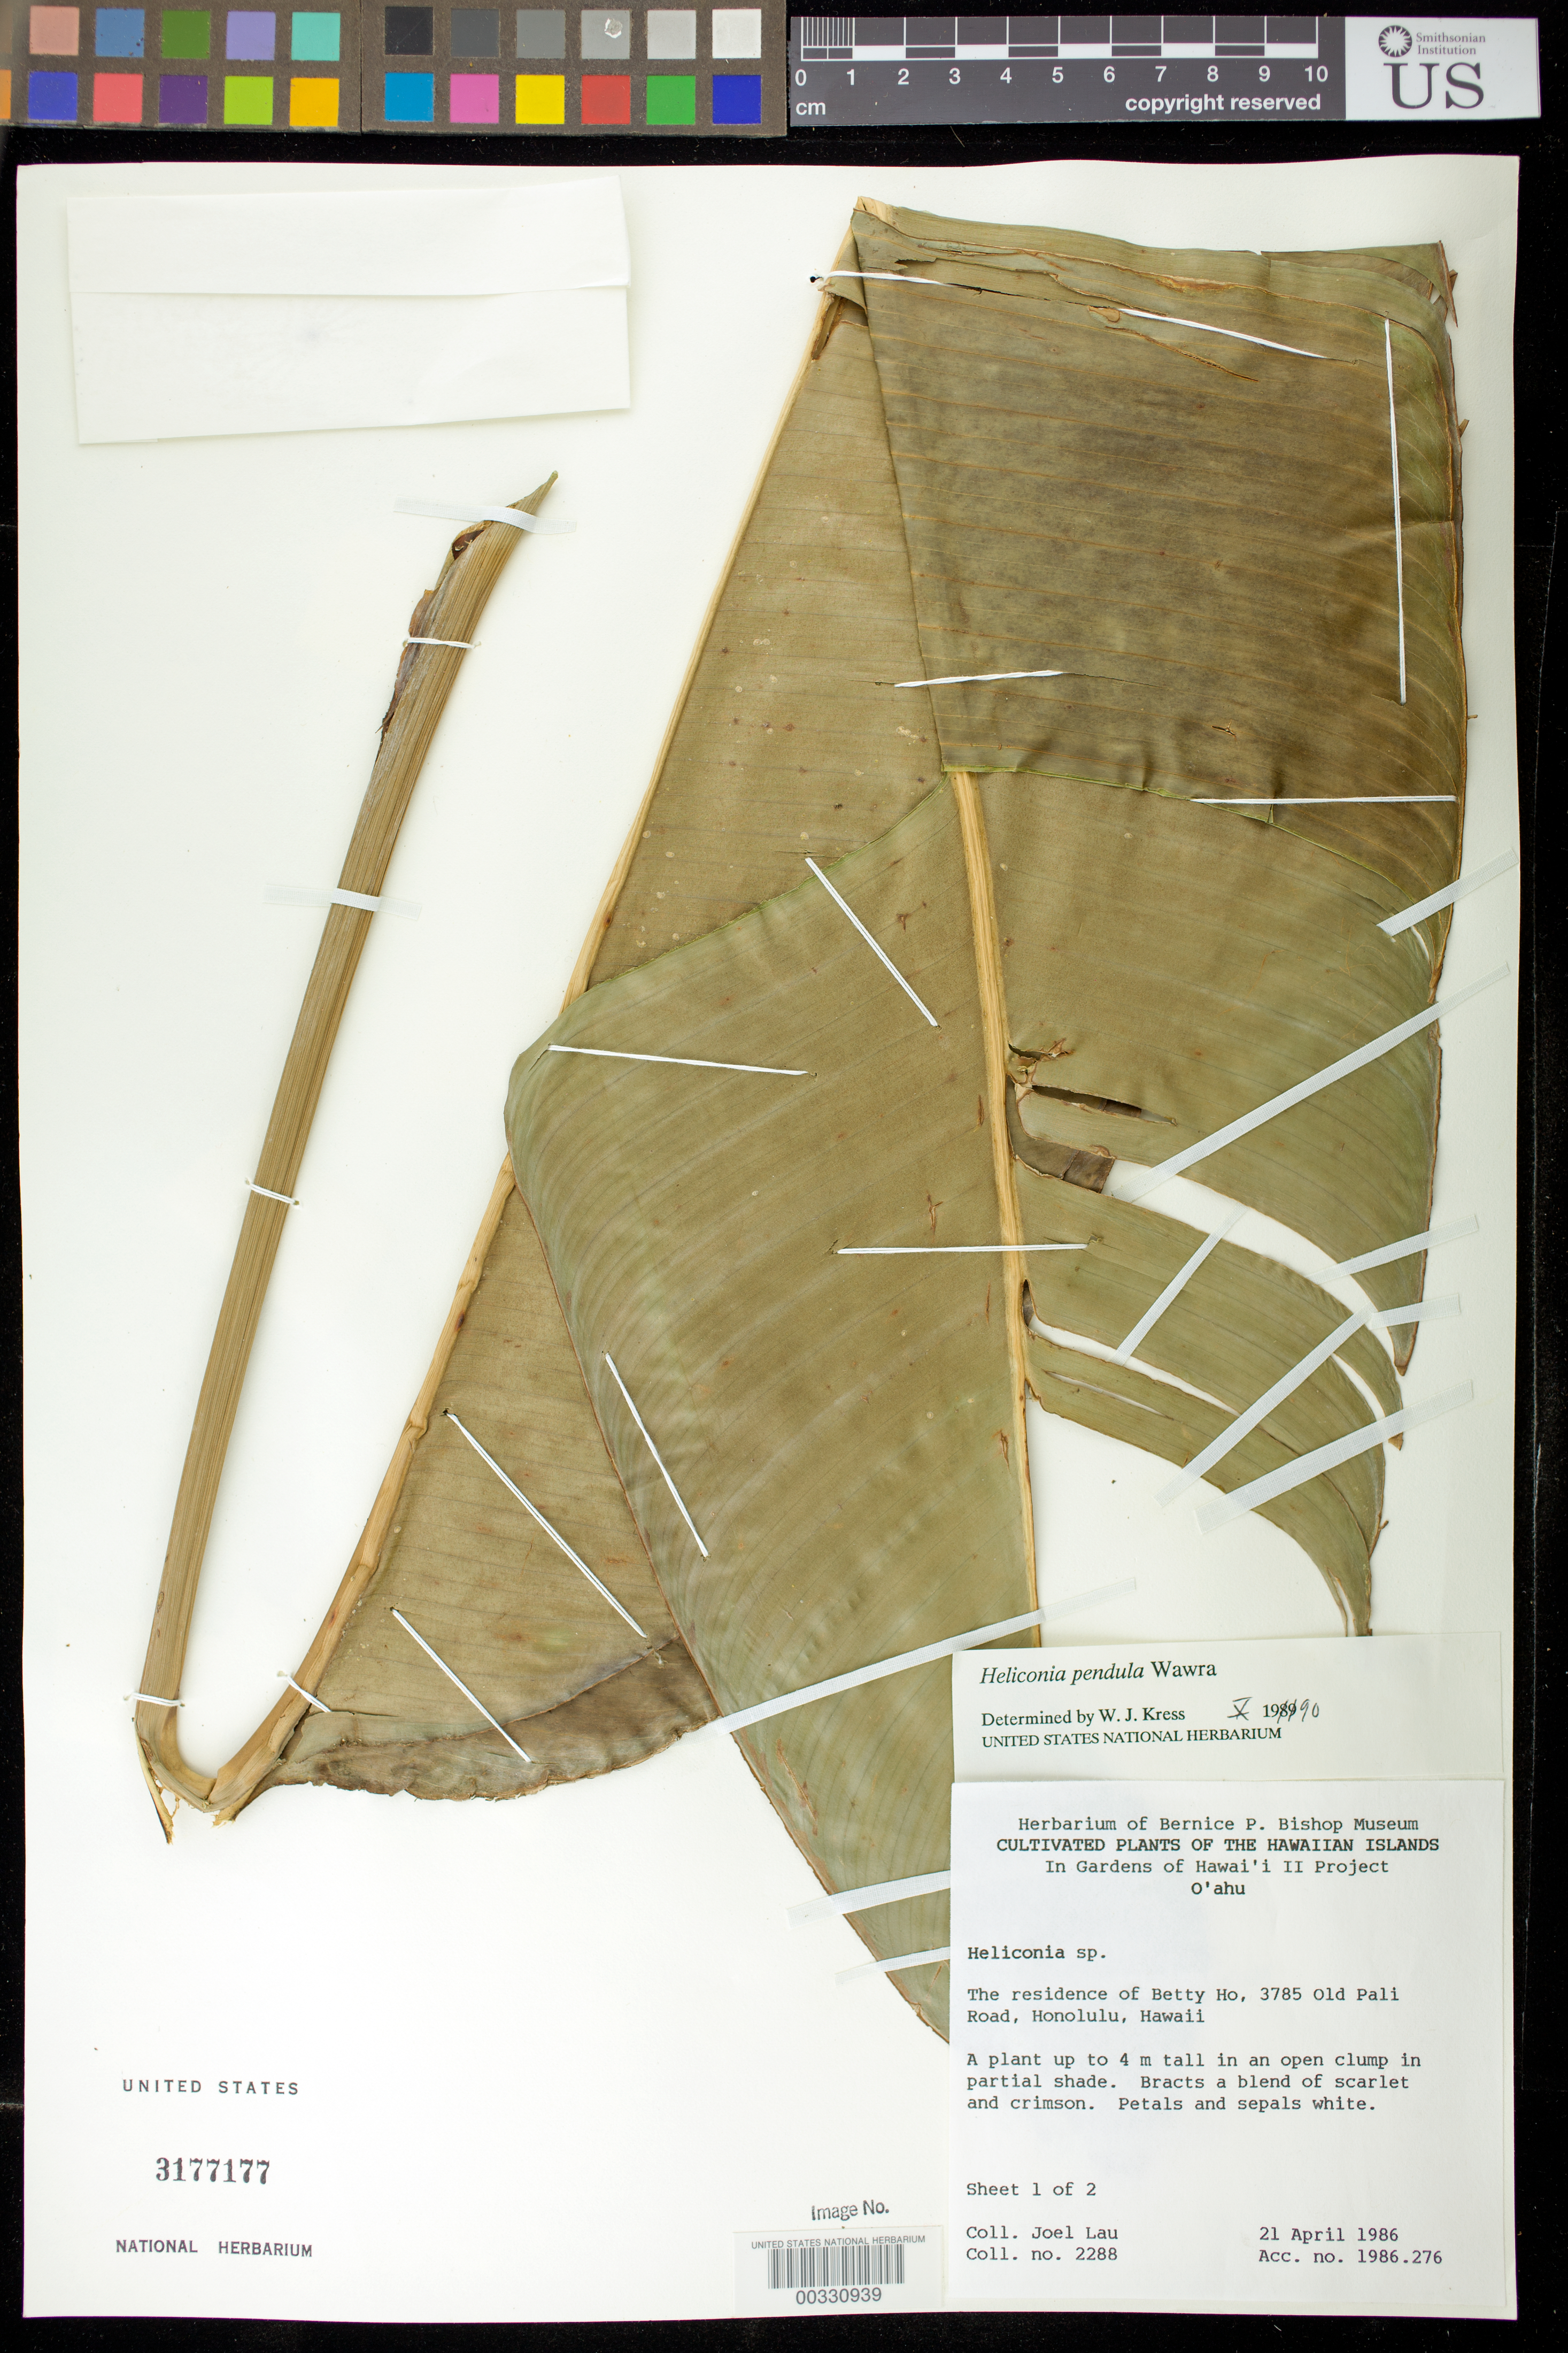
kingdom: Plantae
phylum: Tracheophyta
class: Liliopsida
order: Zingiberales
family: Heliconiaceae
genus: Heliconia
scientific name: Heliconia pendula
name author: Wawra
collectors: J. Lau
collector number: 2288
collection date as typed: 21 Apr 1986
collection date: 1986-04-21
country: United States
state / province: Florida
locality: Southern Florida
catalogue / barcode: US 3177177